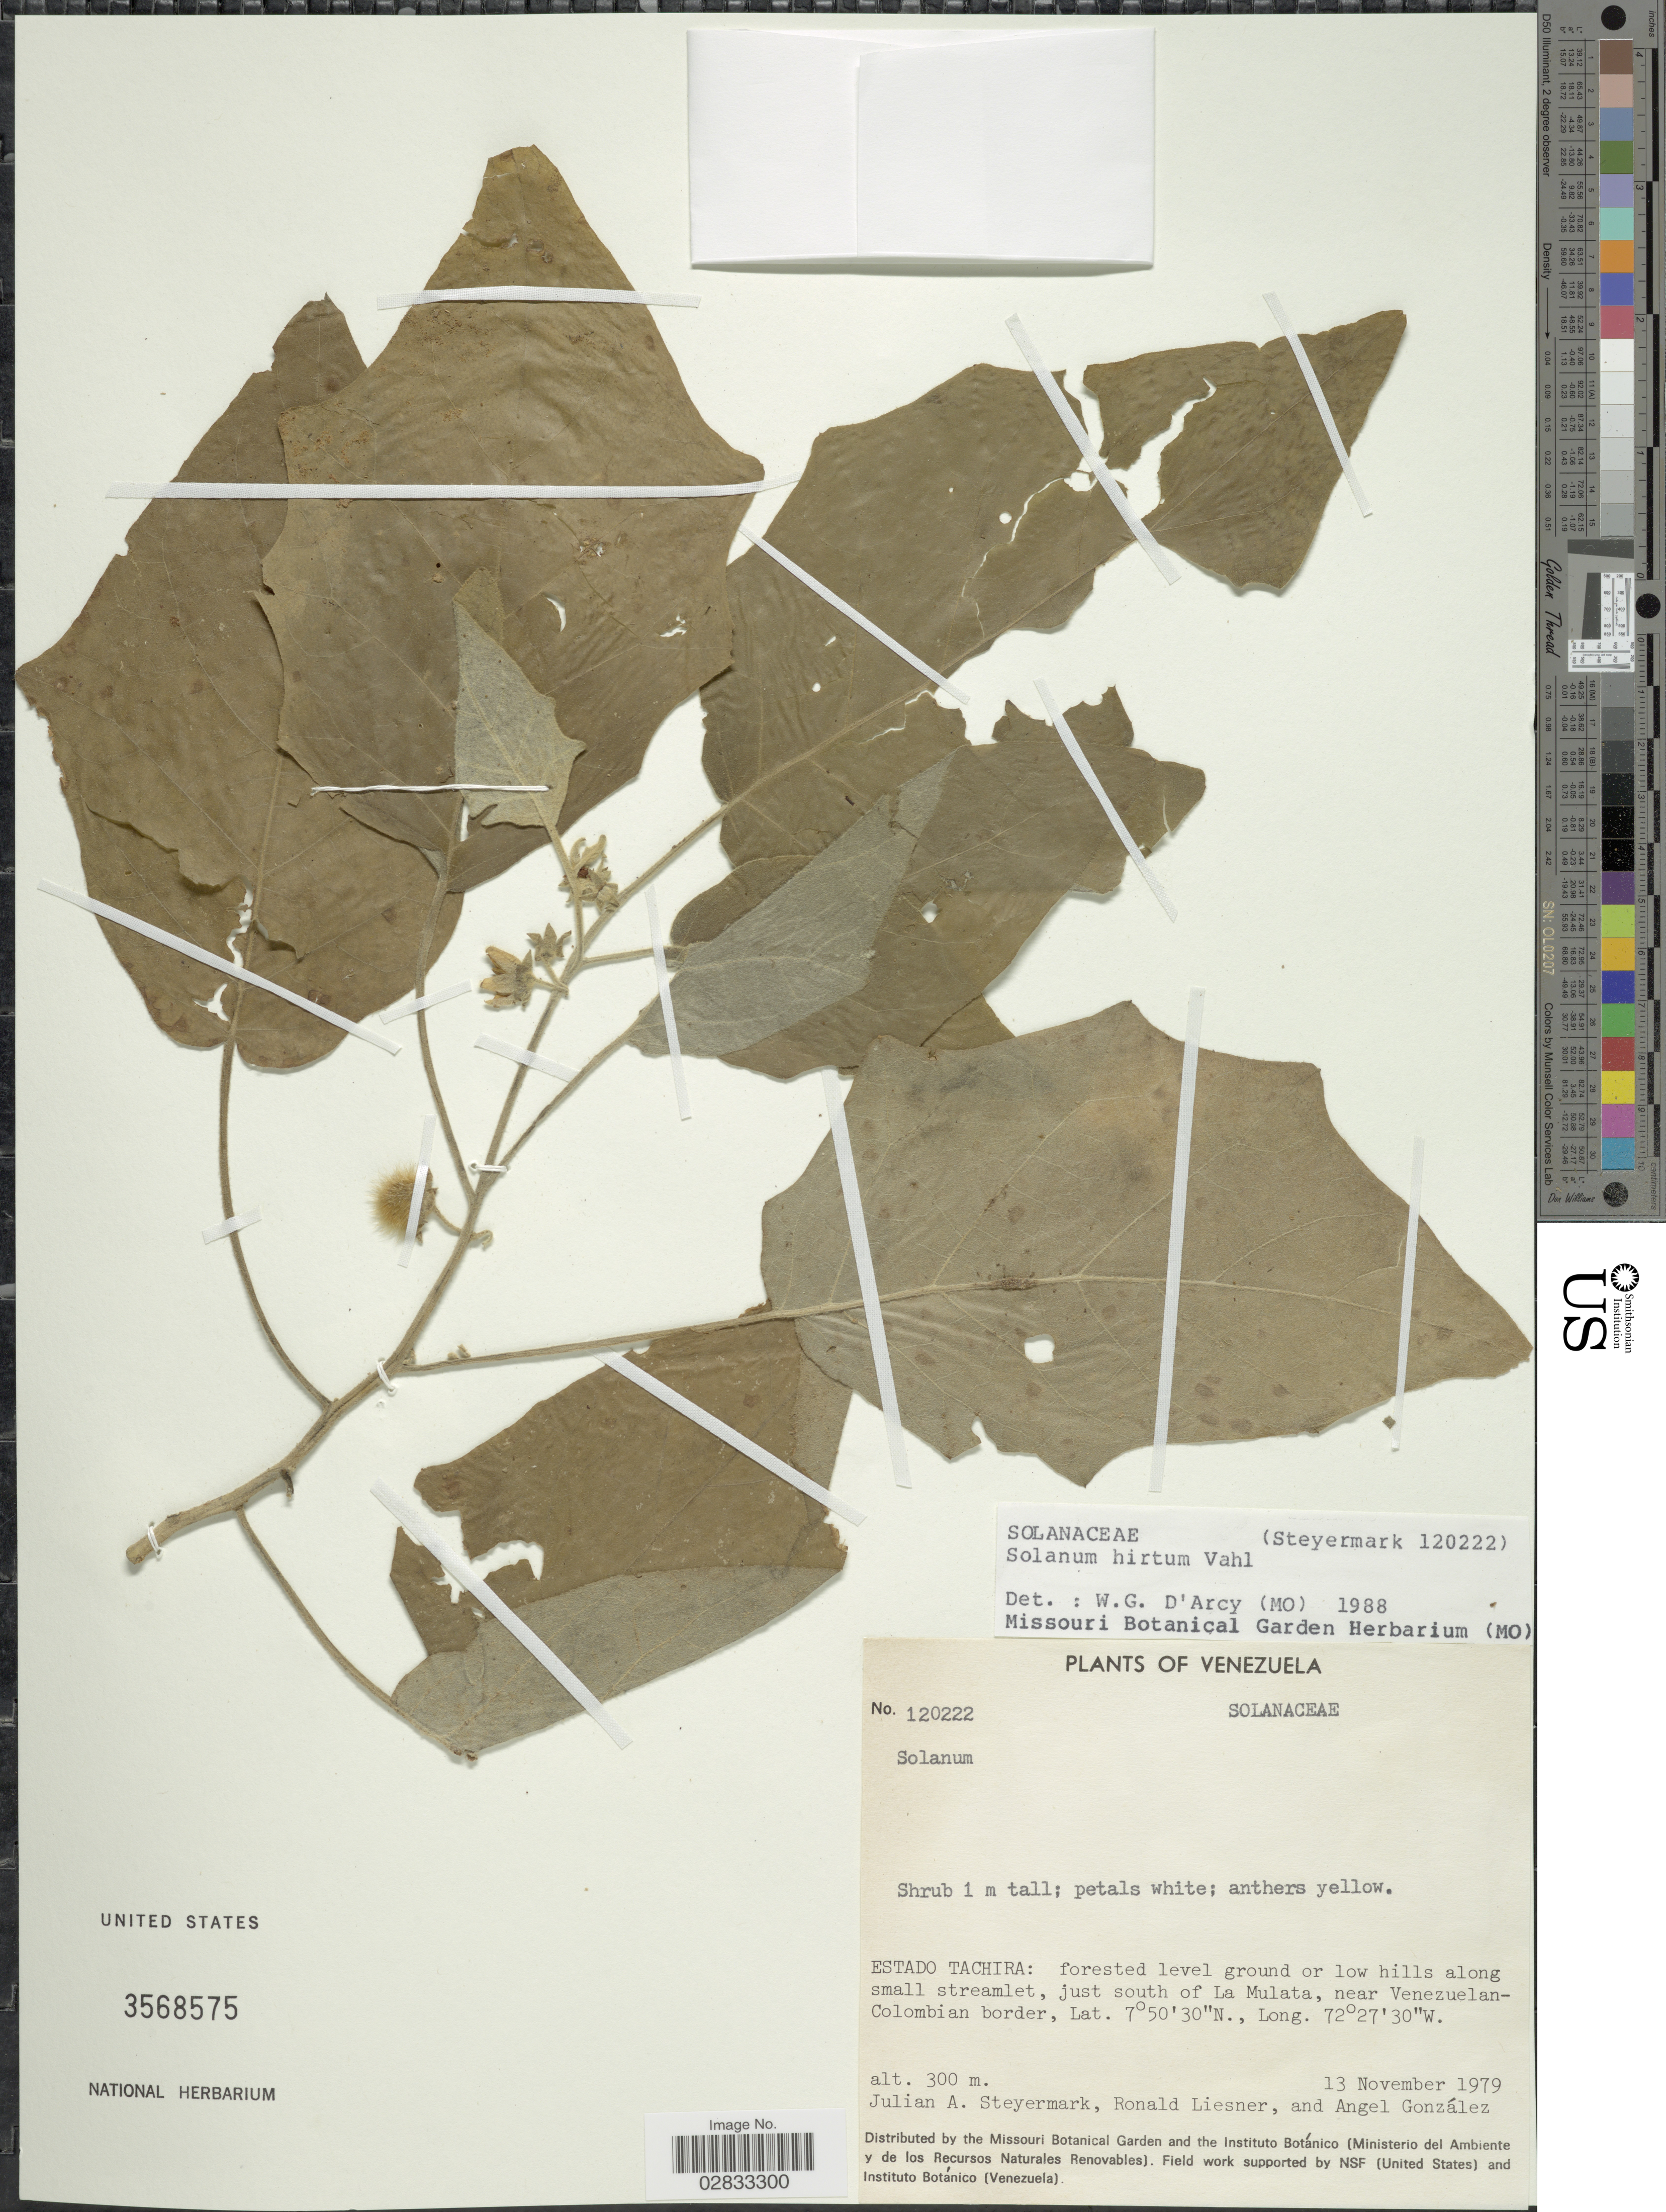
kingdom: Plantae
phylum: Tracheophyta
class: Magnoliopsida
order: Solanales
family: Solanaceae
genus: Solanum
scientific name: Solanum hirtum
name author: Vahl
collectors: J. Steyermark, R. L. Liesner & A. C. González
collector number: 120222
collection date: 1979-11-13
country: Venezuela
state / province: Tachira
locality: Forested level ground or low hills along small streamlet, just south of La Mulata, near Venezuelan-Colombian border.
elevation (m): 300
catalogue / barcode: US 3568575